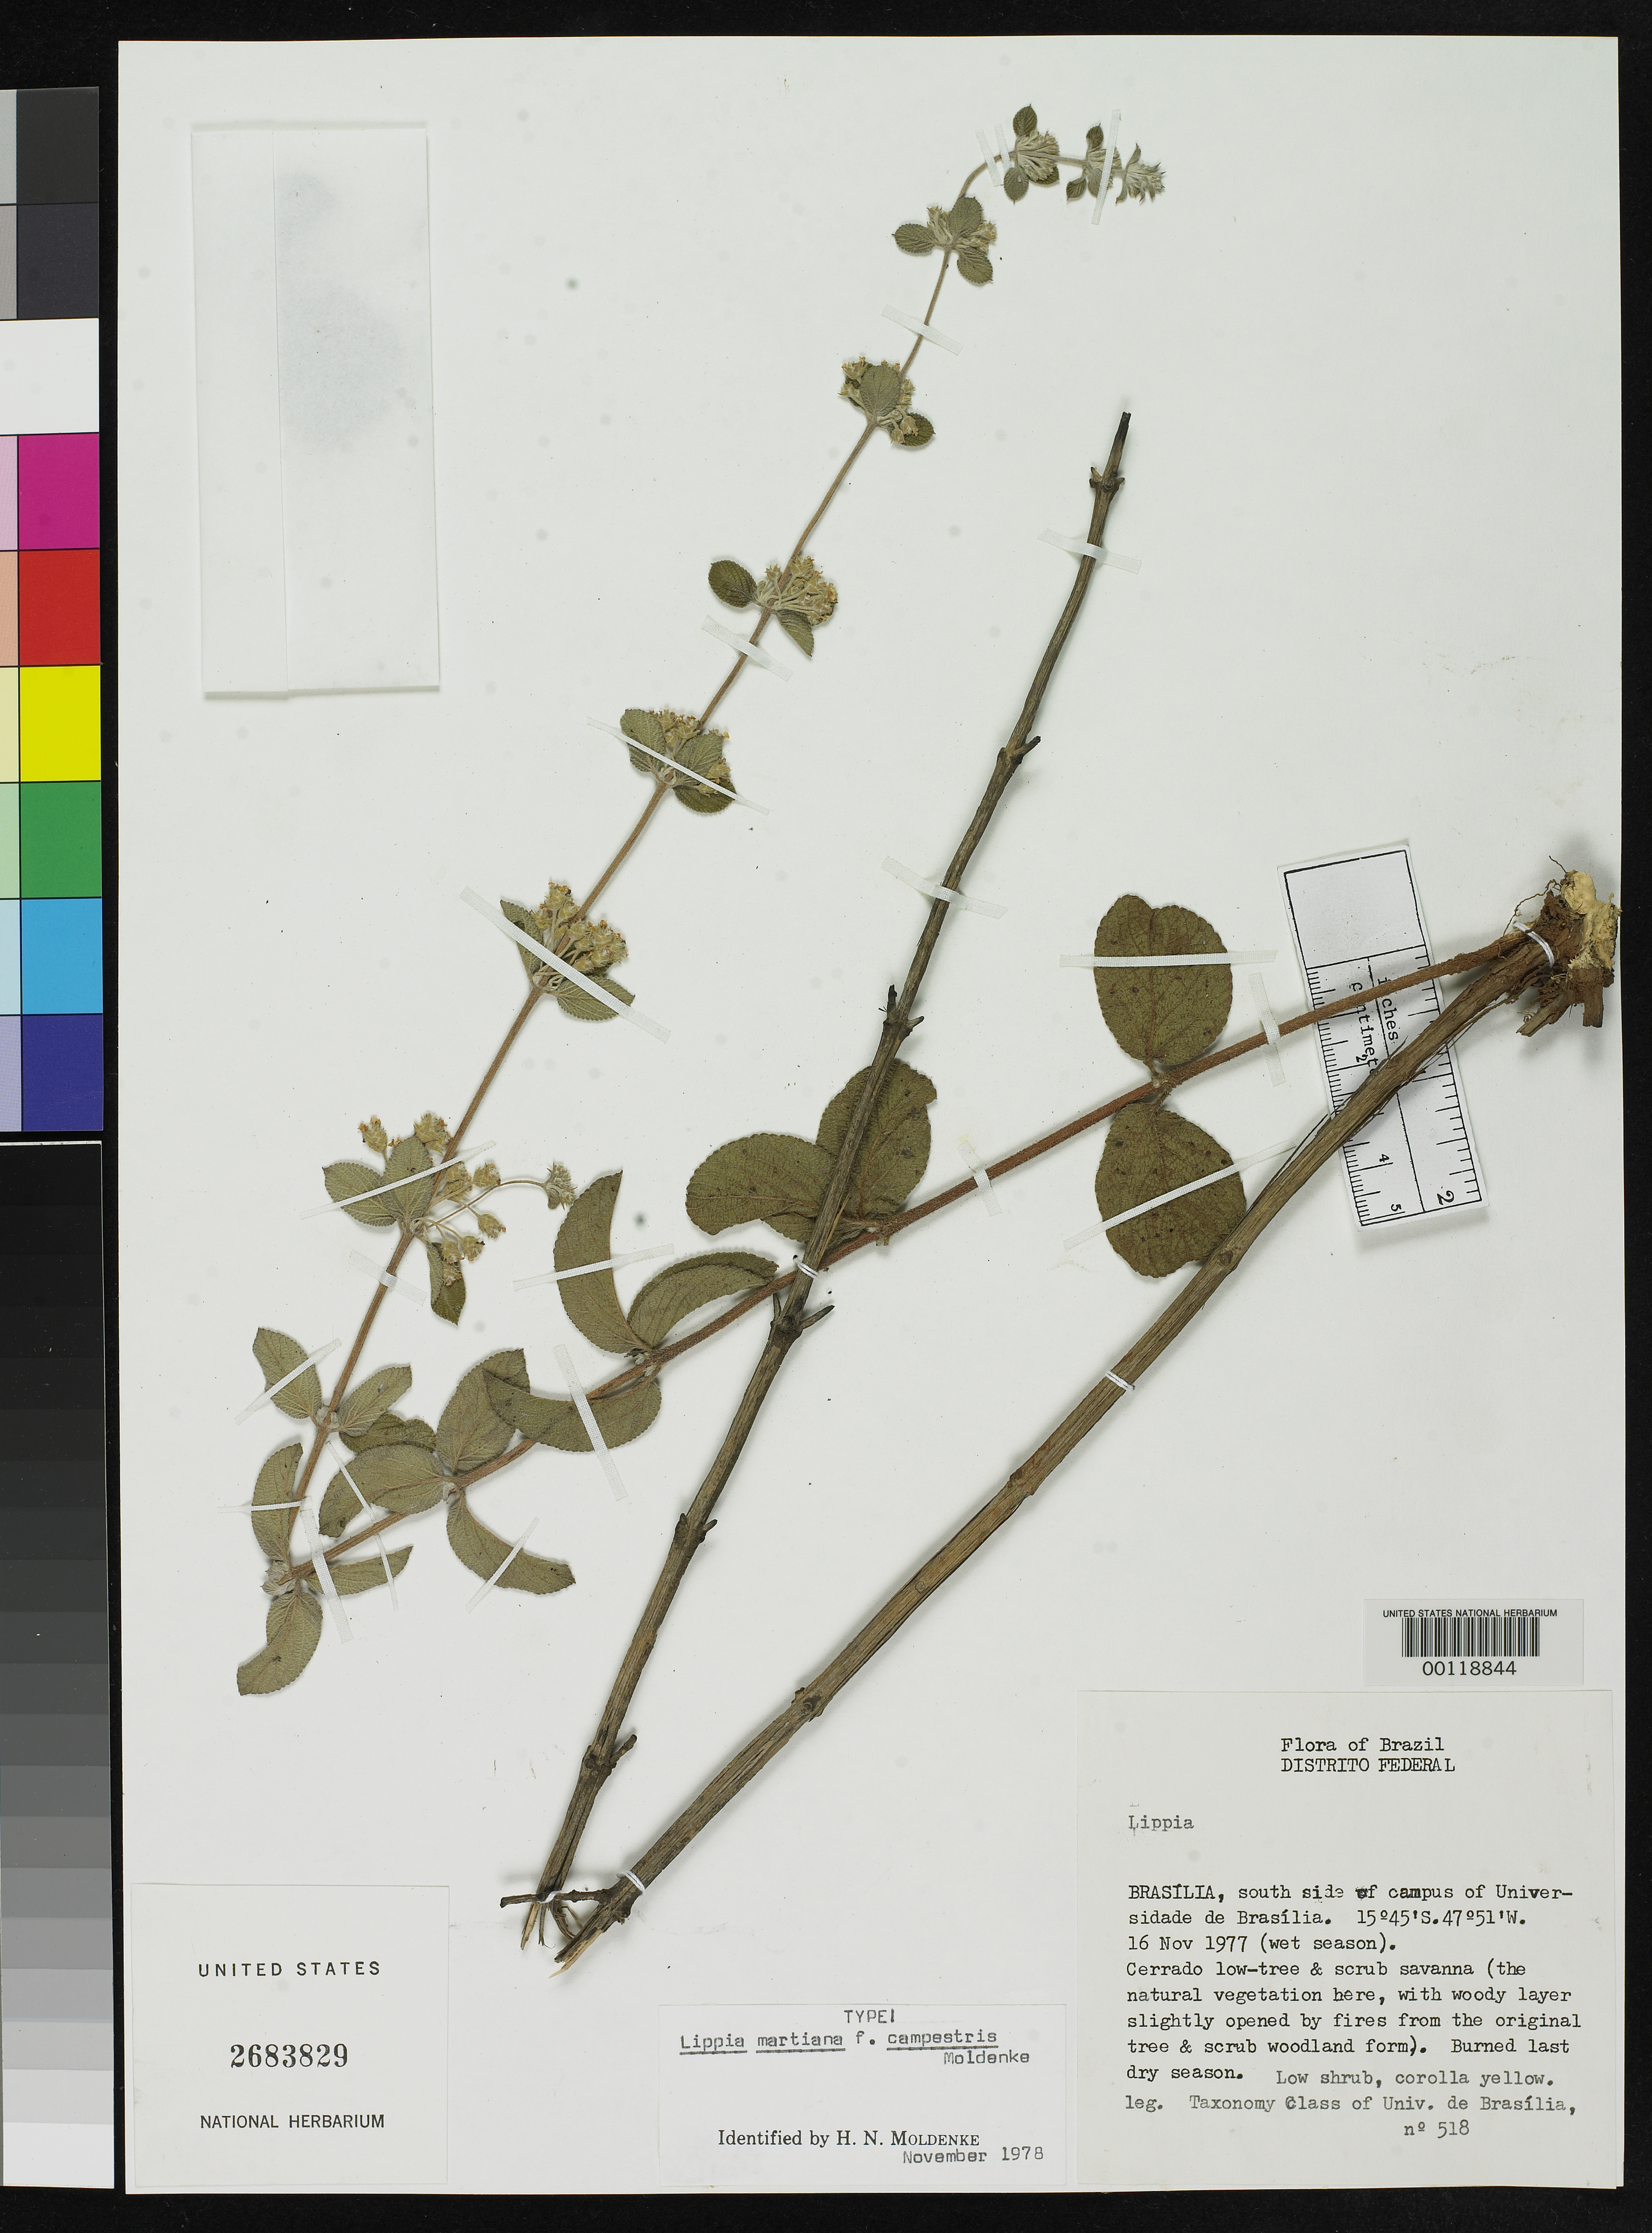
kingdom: Plantae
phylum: Tracheophyta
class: Magnoliopsida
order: Lamiales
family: Verbenaceae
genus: Lippia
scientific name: Lippia martiana f. campestris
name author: Moldenke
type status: Holotype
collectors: Univ. de Brasilia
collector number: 518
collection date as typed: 16 Nov 1977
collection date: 1977-11-16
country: Brazil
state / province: Distrito Federal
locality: Brasilia, south side of Universidad de Brasilia campus.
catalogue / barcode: US 2683829